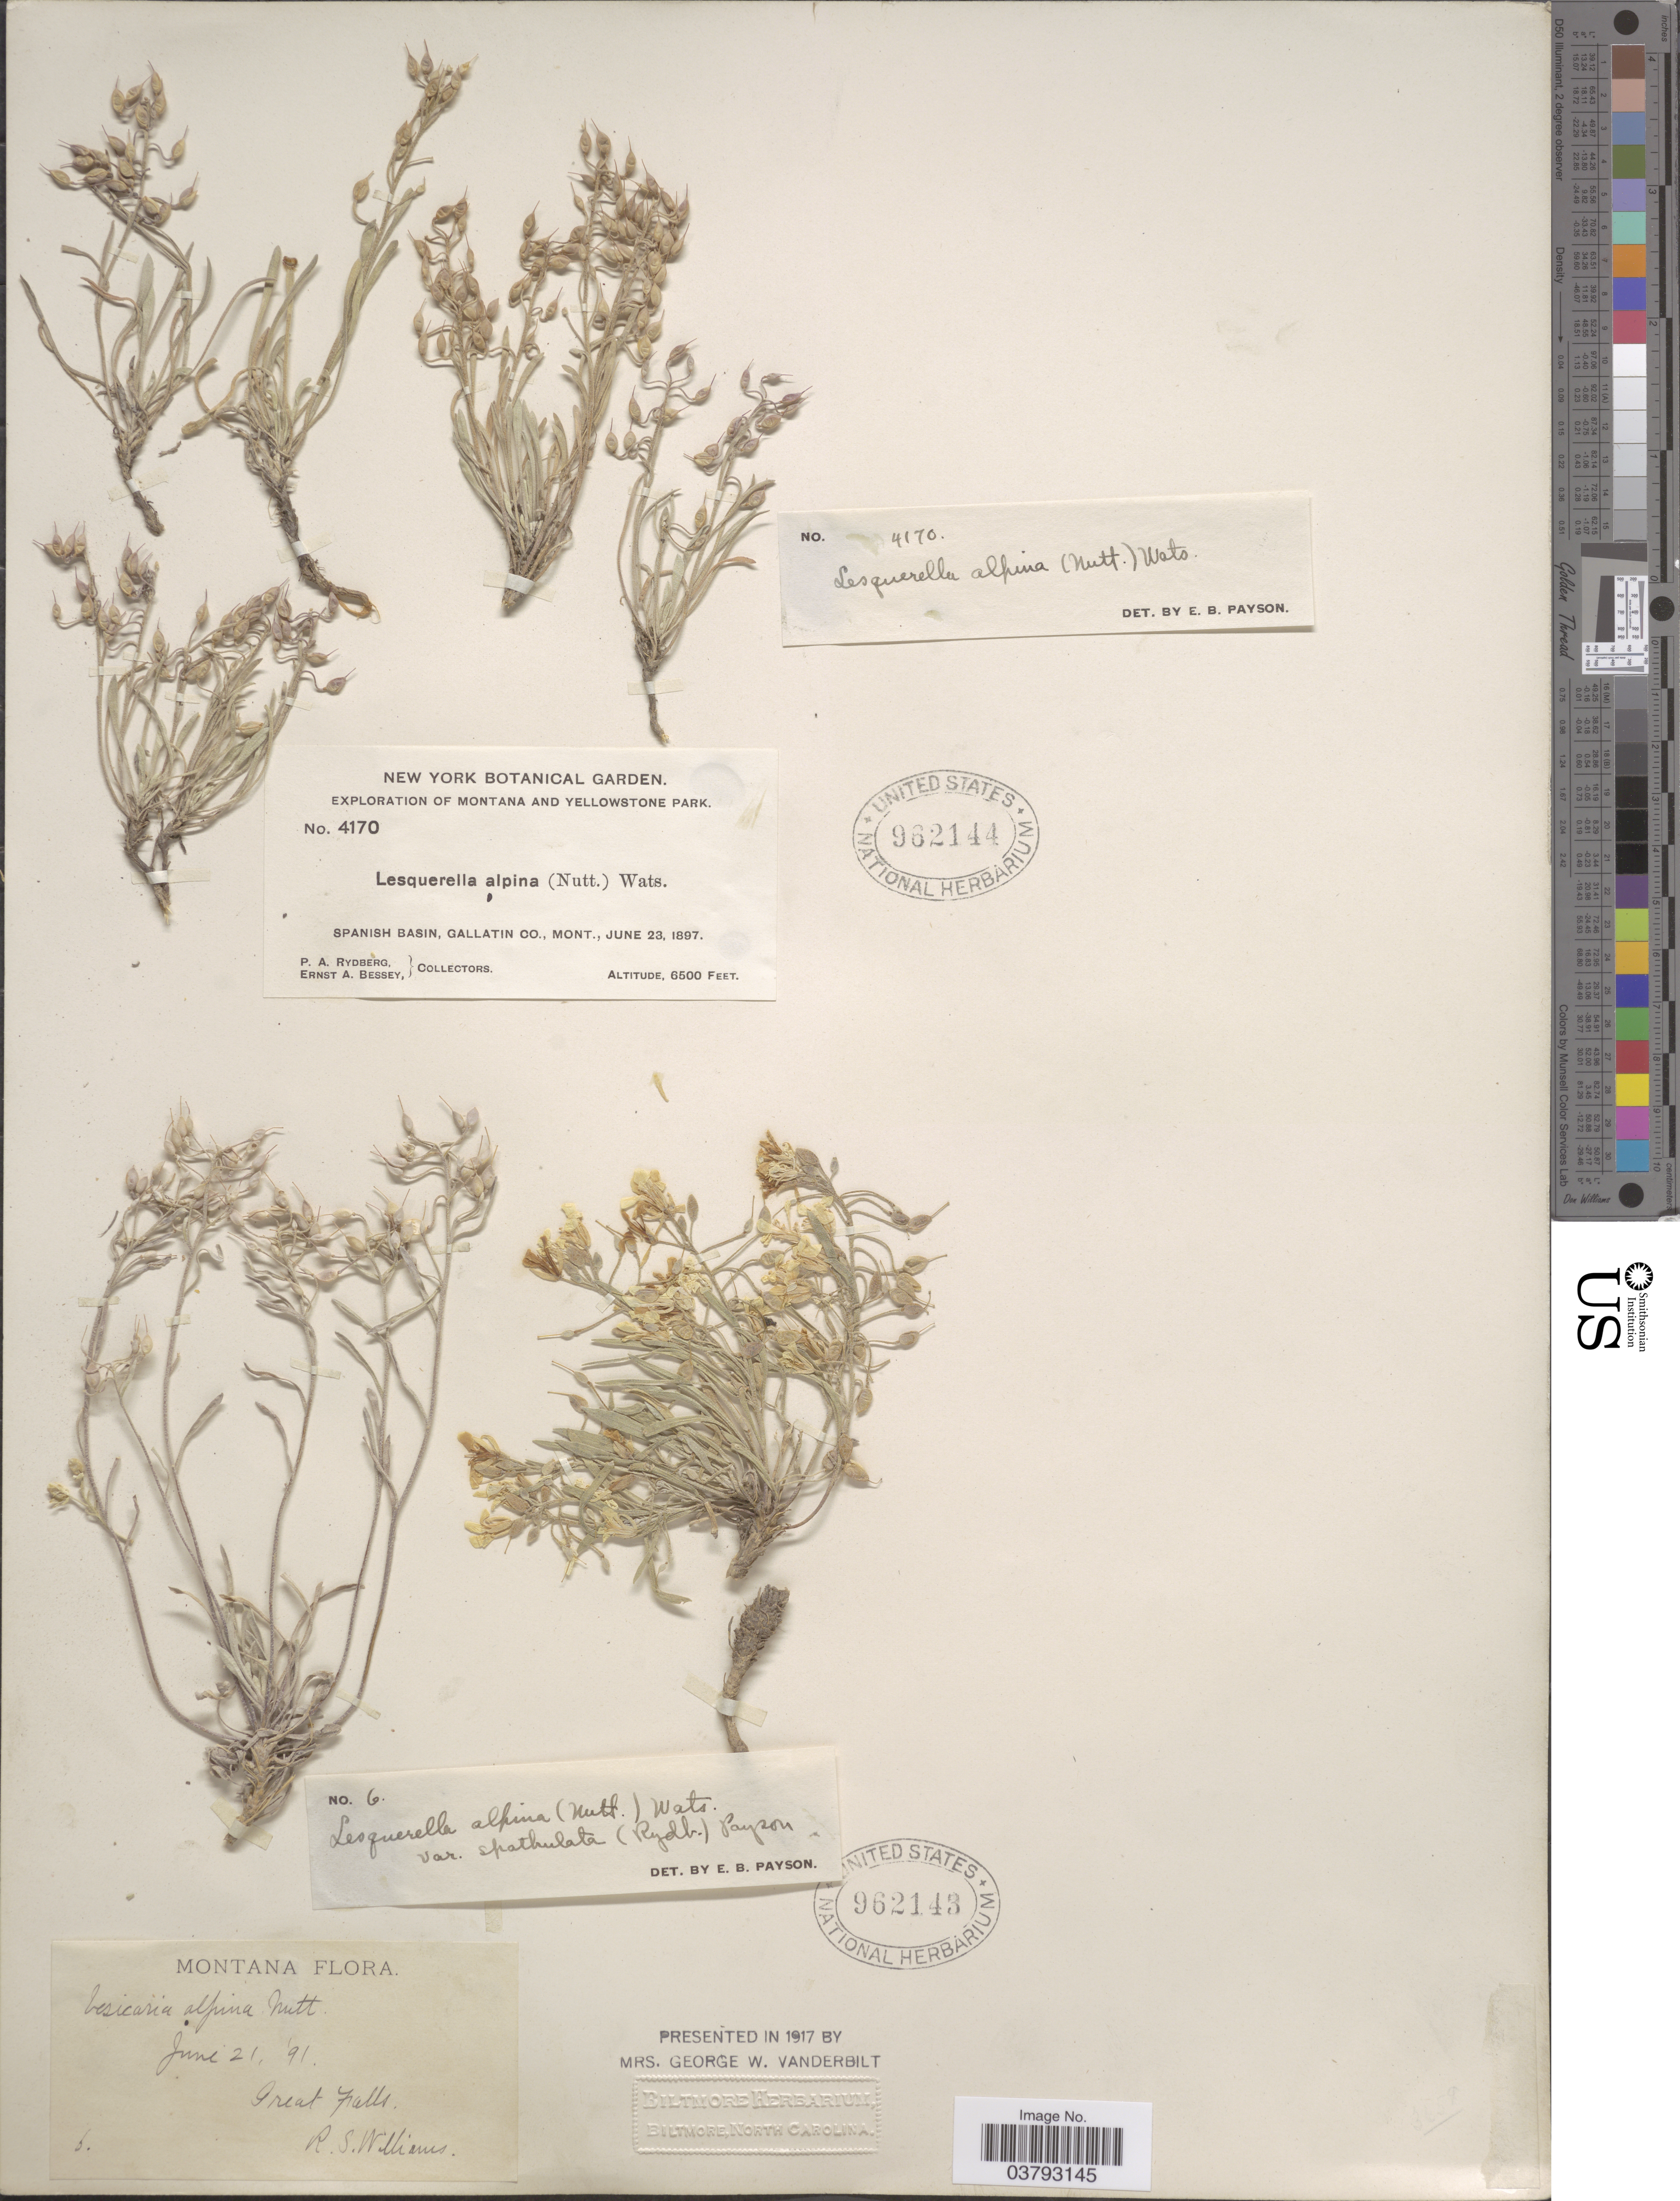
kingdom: Plantae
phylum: Tracheophyta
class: Magnoliopsida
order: Brassicales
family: Brassicaceae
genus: Lesquerella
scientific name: Lesquerella alpina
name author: (Nutt.) S. Watson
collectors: R. S. Williams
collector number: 6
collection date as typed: Transcribed d/m/y: 21/6/91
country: United States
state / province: Montana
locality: Great Falls.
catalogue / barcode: US 962143-2